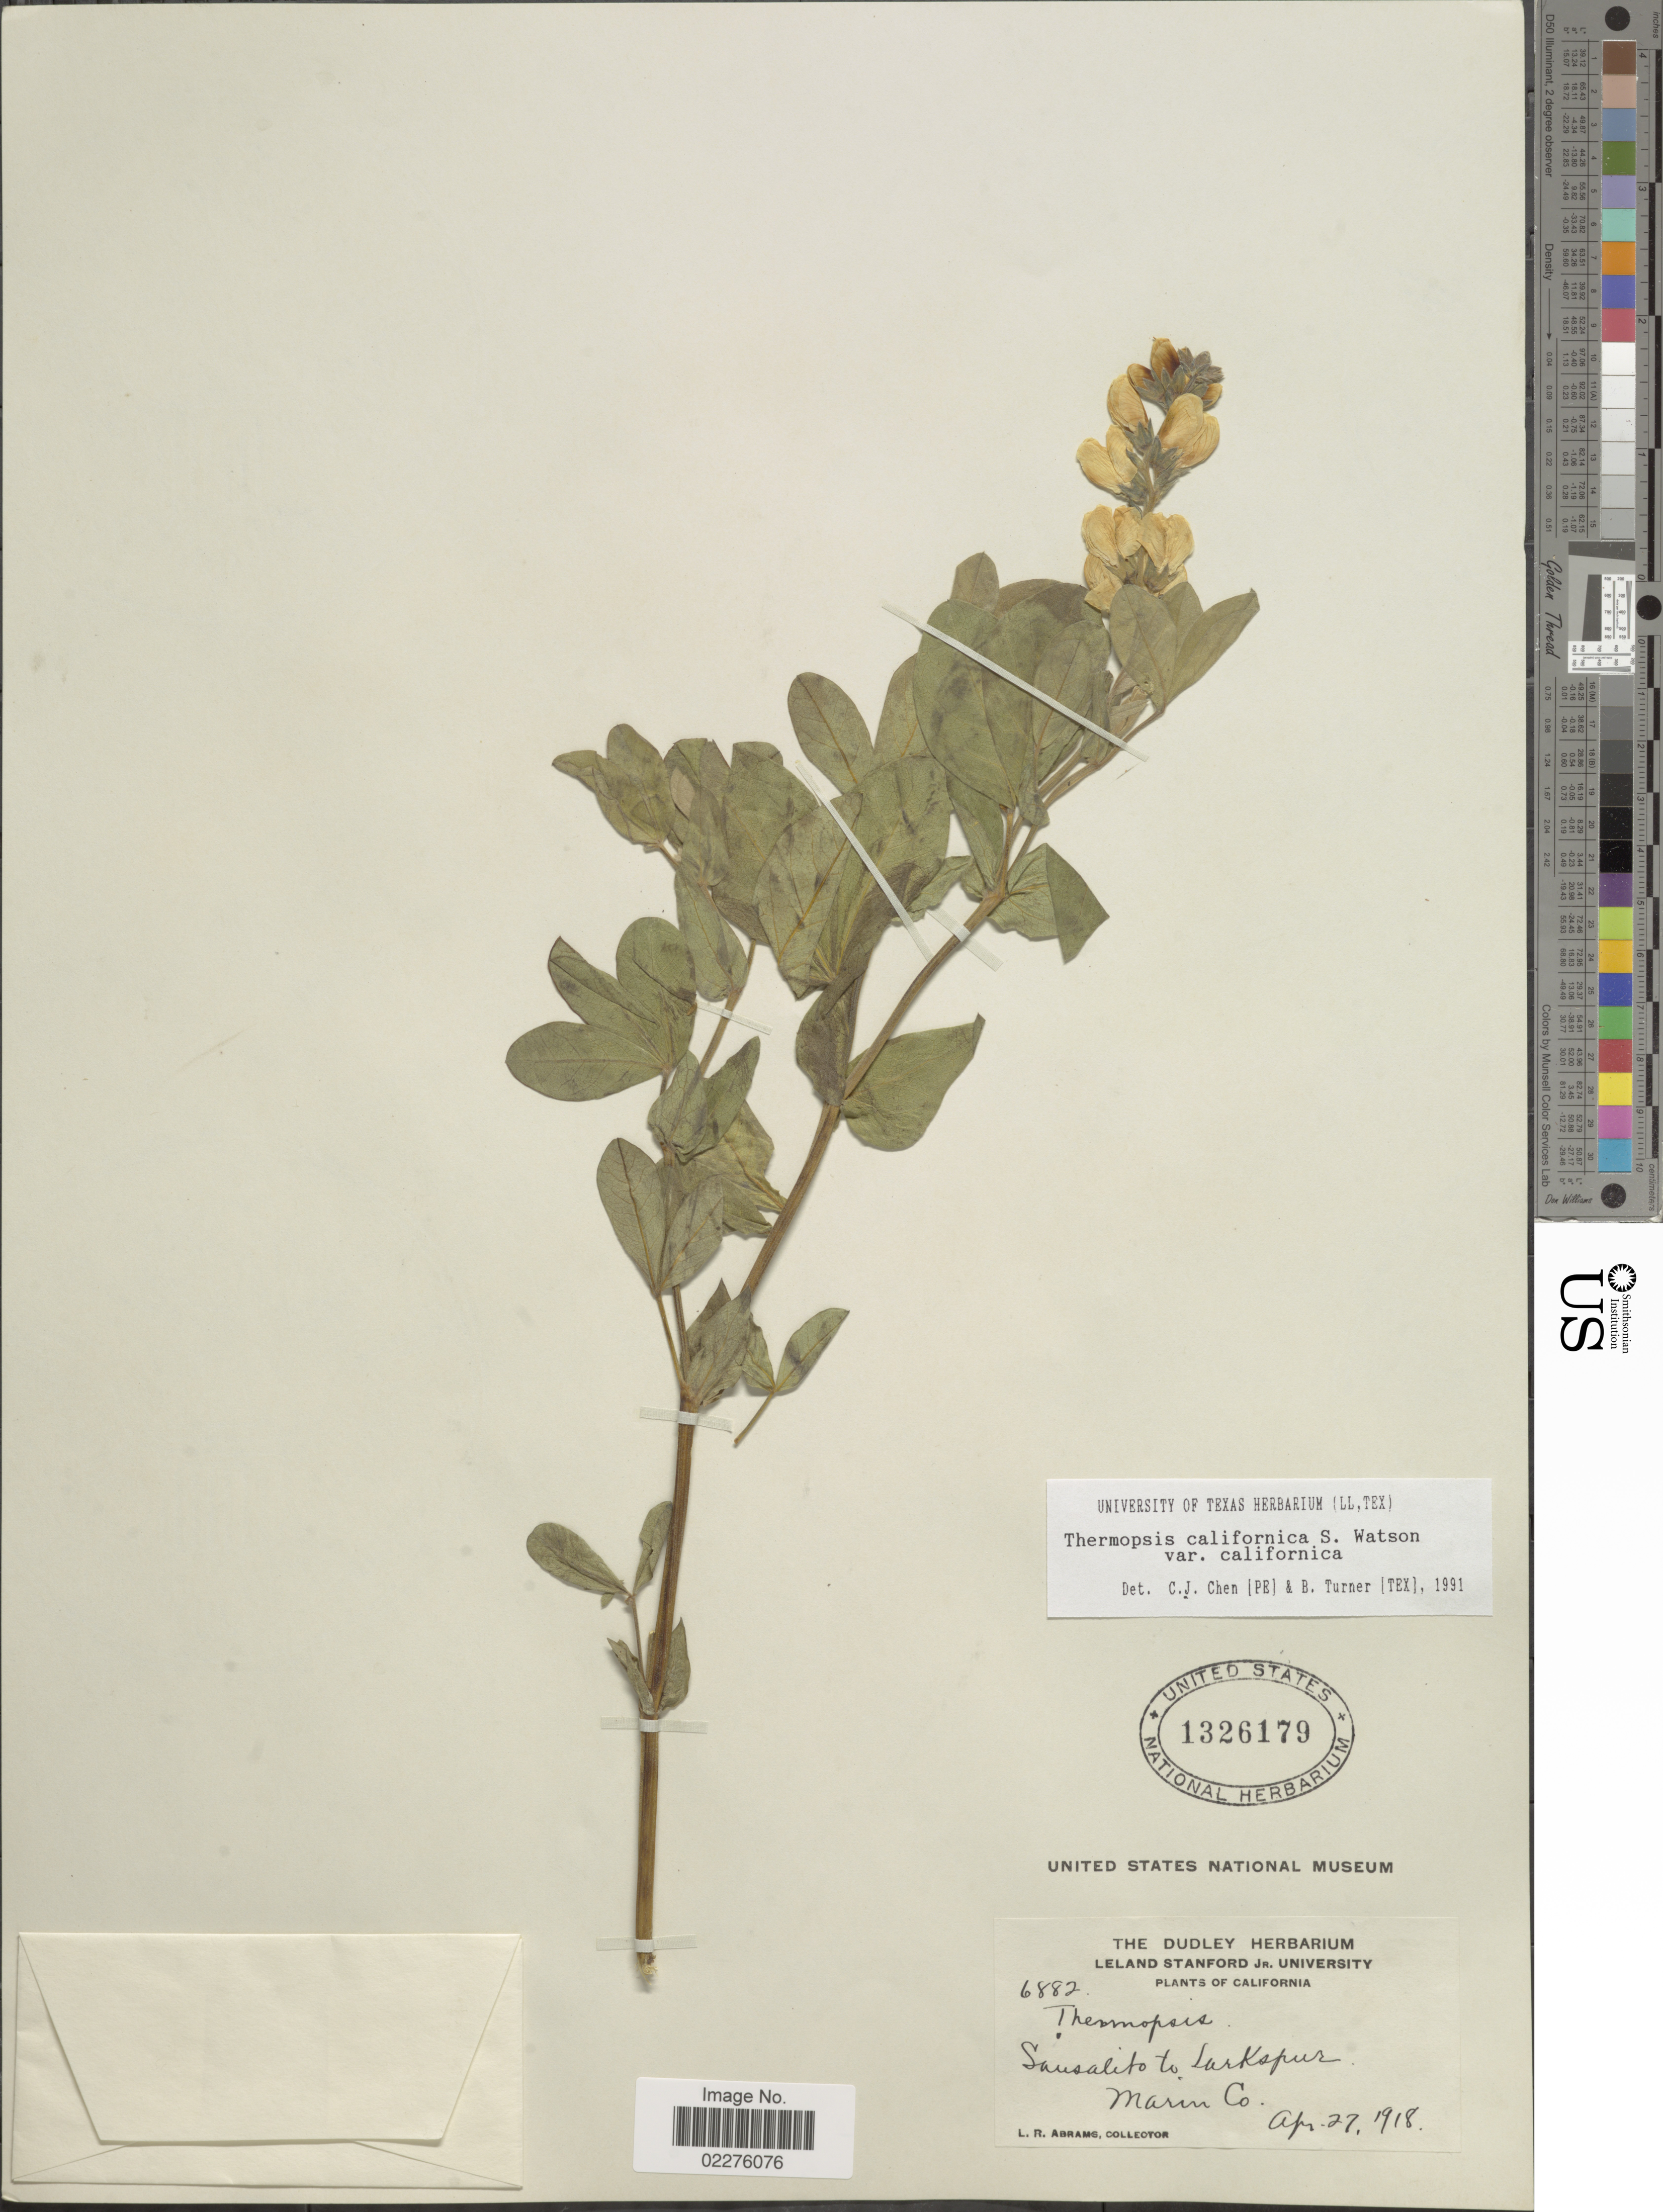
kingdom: Plantae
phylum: Tracheophyta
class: Magnoliopsida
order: Fabales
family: Fabaceae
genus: Thermopsis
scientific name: Thermopsis californica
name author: S. Watson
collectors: L. Abrams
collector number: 6882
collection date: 1918-04-27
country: United States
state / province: California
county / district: Marin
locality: Sausalito to Larkspur. Marin Co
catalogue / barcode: US 1326179